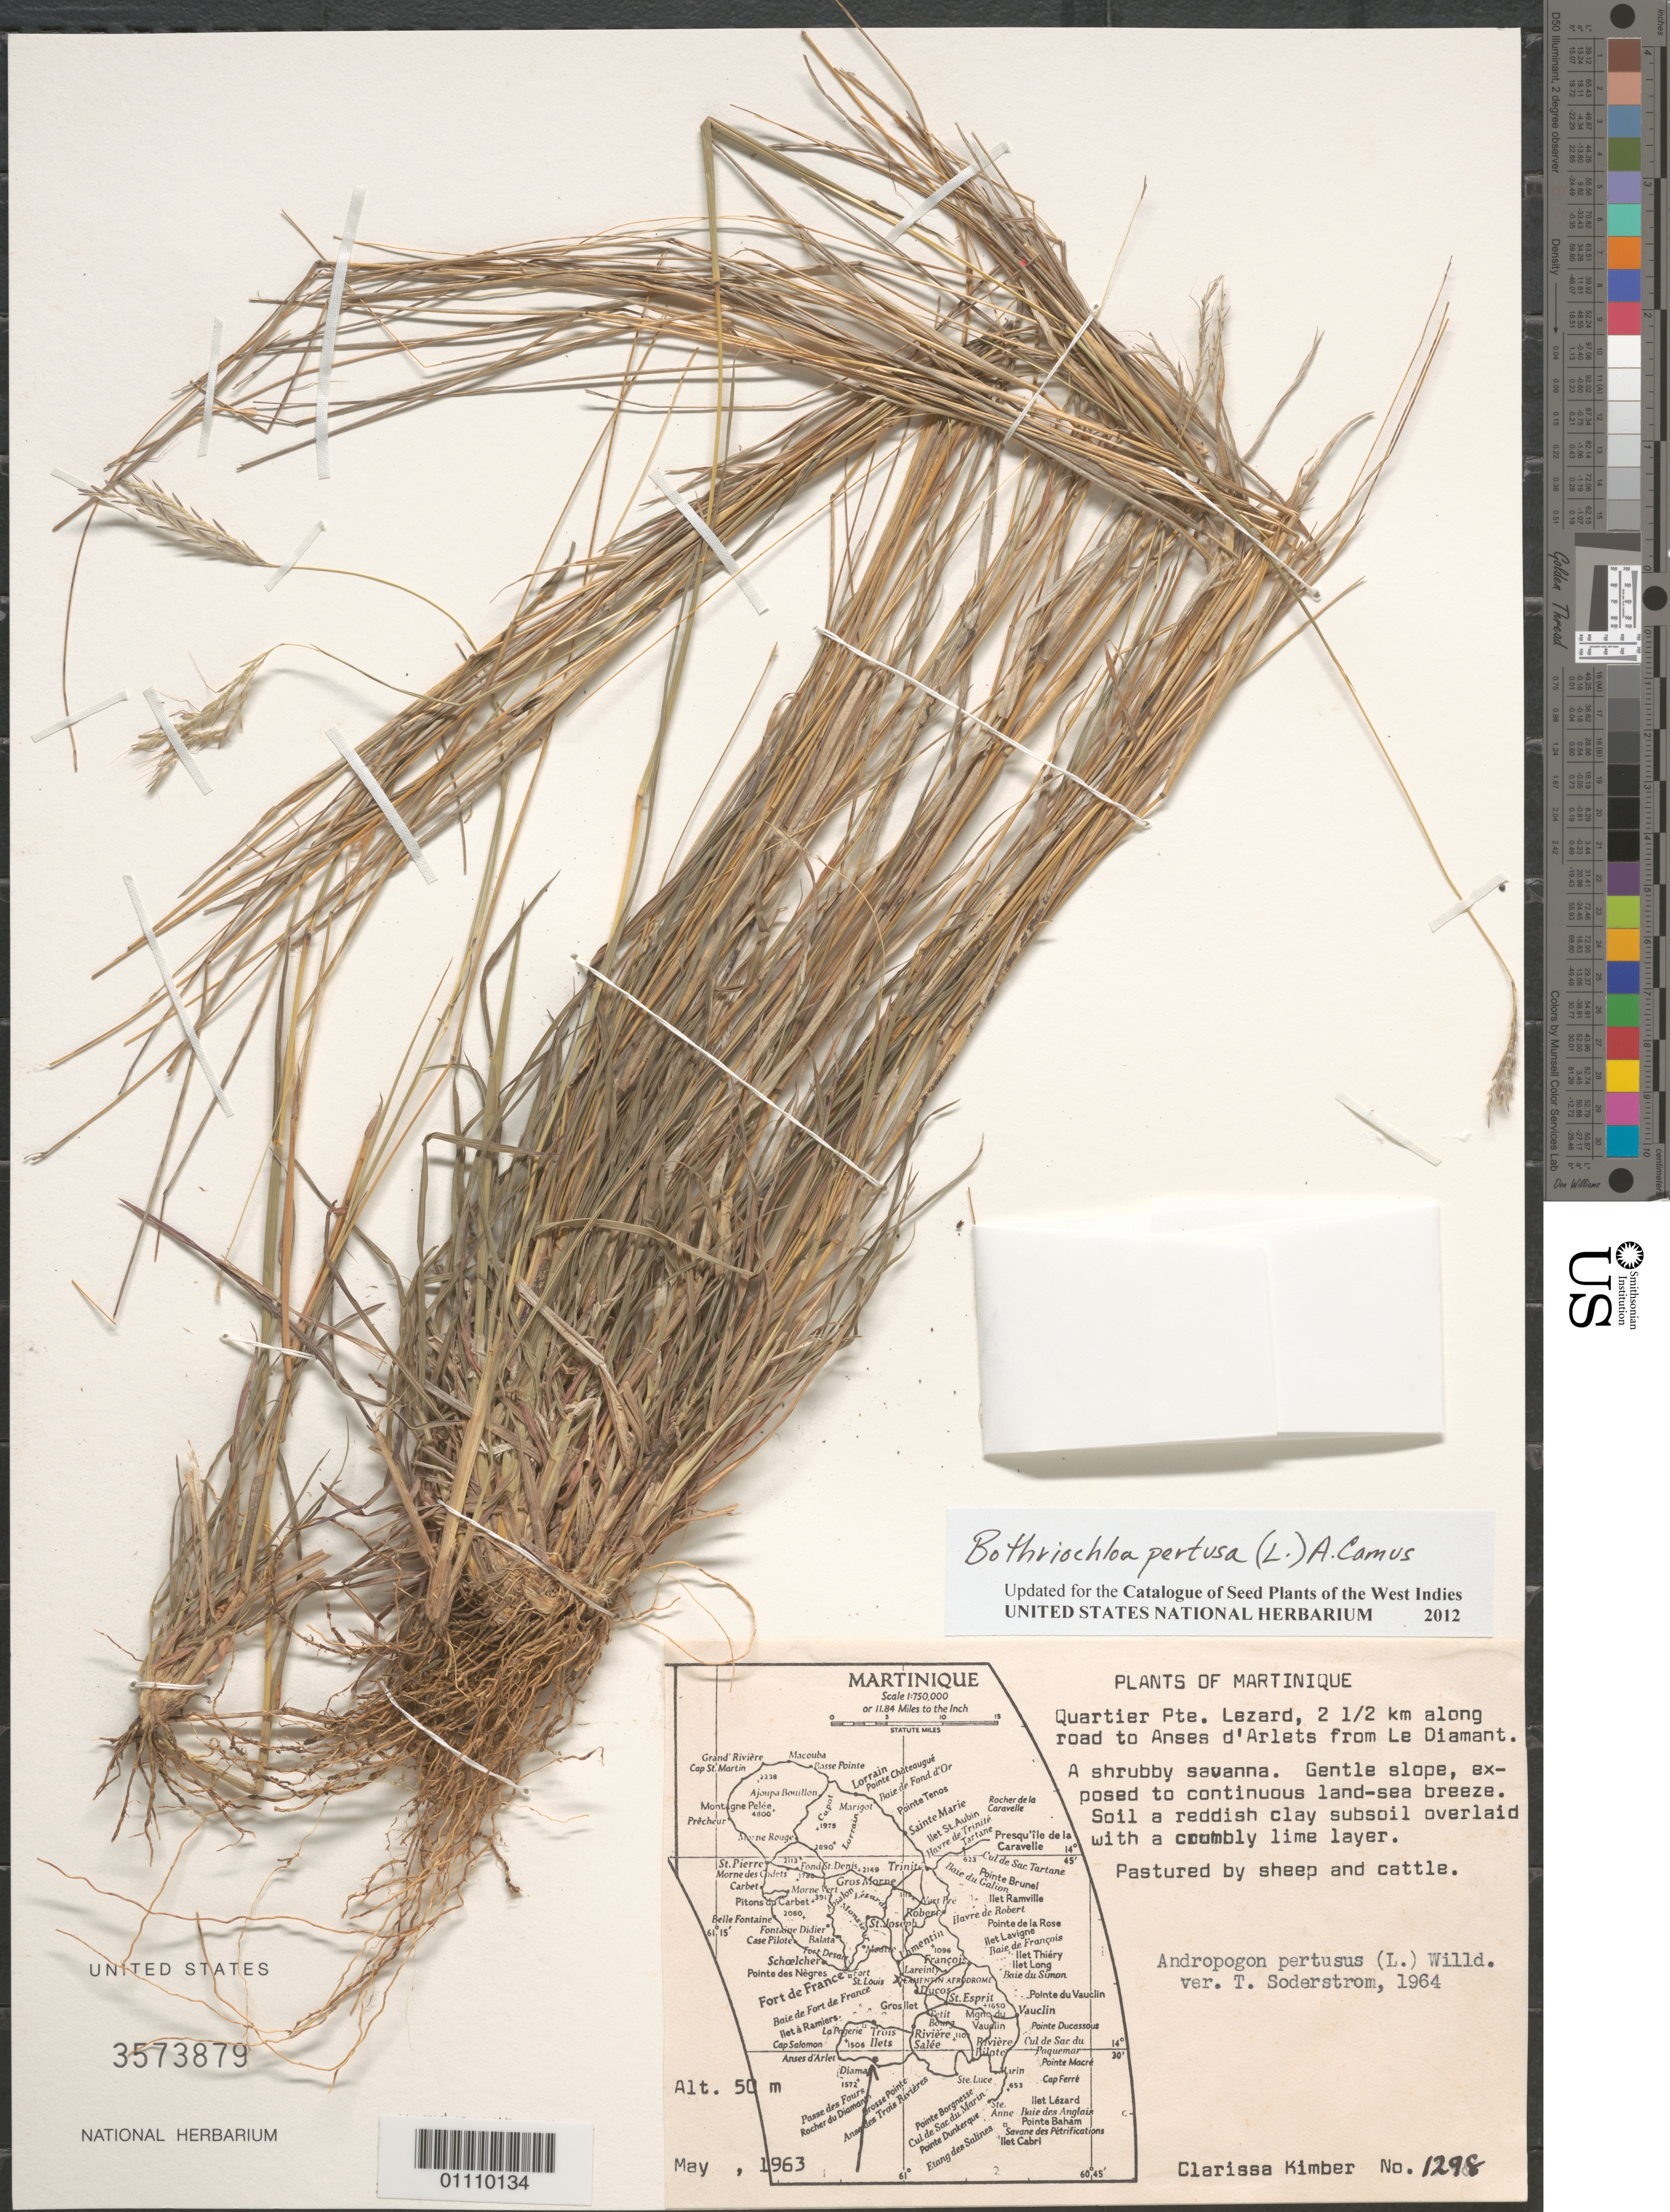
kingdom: Plantae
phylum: Tracheophyta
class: Liliopsida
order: Poales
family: Poaceae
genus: Bothriochloa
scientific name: Bothriochloa pertusa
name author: (L.) A. Camus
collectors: C. Kimber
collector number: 1298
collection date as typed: May 1963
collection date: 1963-05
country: Martinique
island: Martinique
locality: Quartier Pte. Lazard, 2.5 km along road to Anses d'Arlets from Le Diamant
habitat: A shrubby savanna. Gentle slope, exposed to continuous land-sea breeze. Soil a reddish clay subsoil overlaid with a crumbly lime layer. Pastured by sheep and cattle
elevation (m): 50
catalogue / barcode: US 3573879